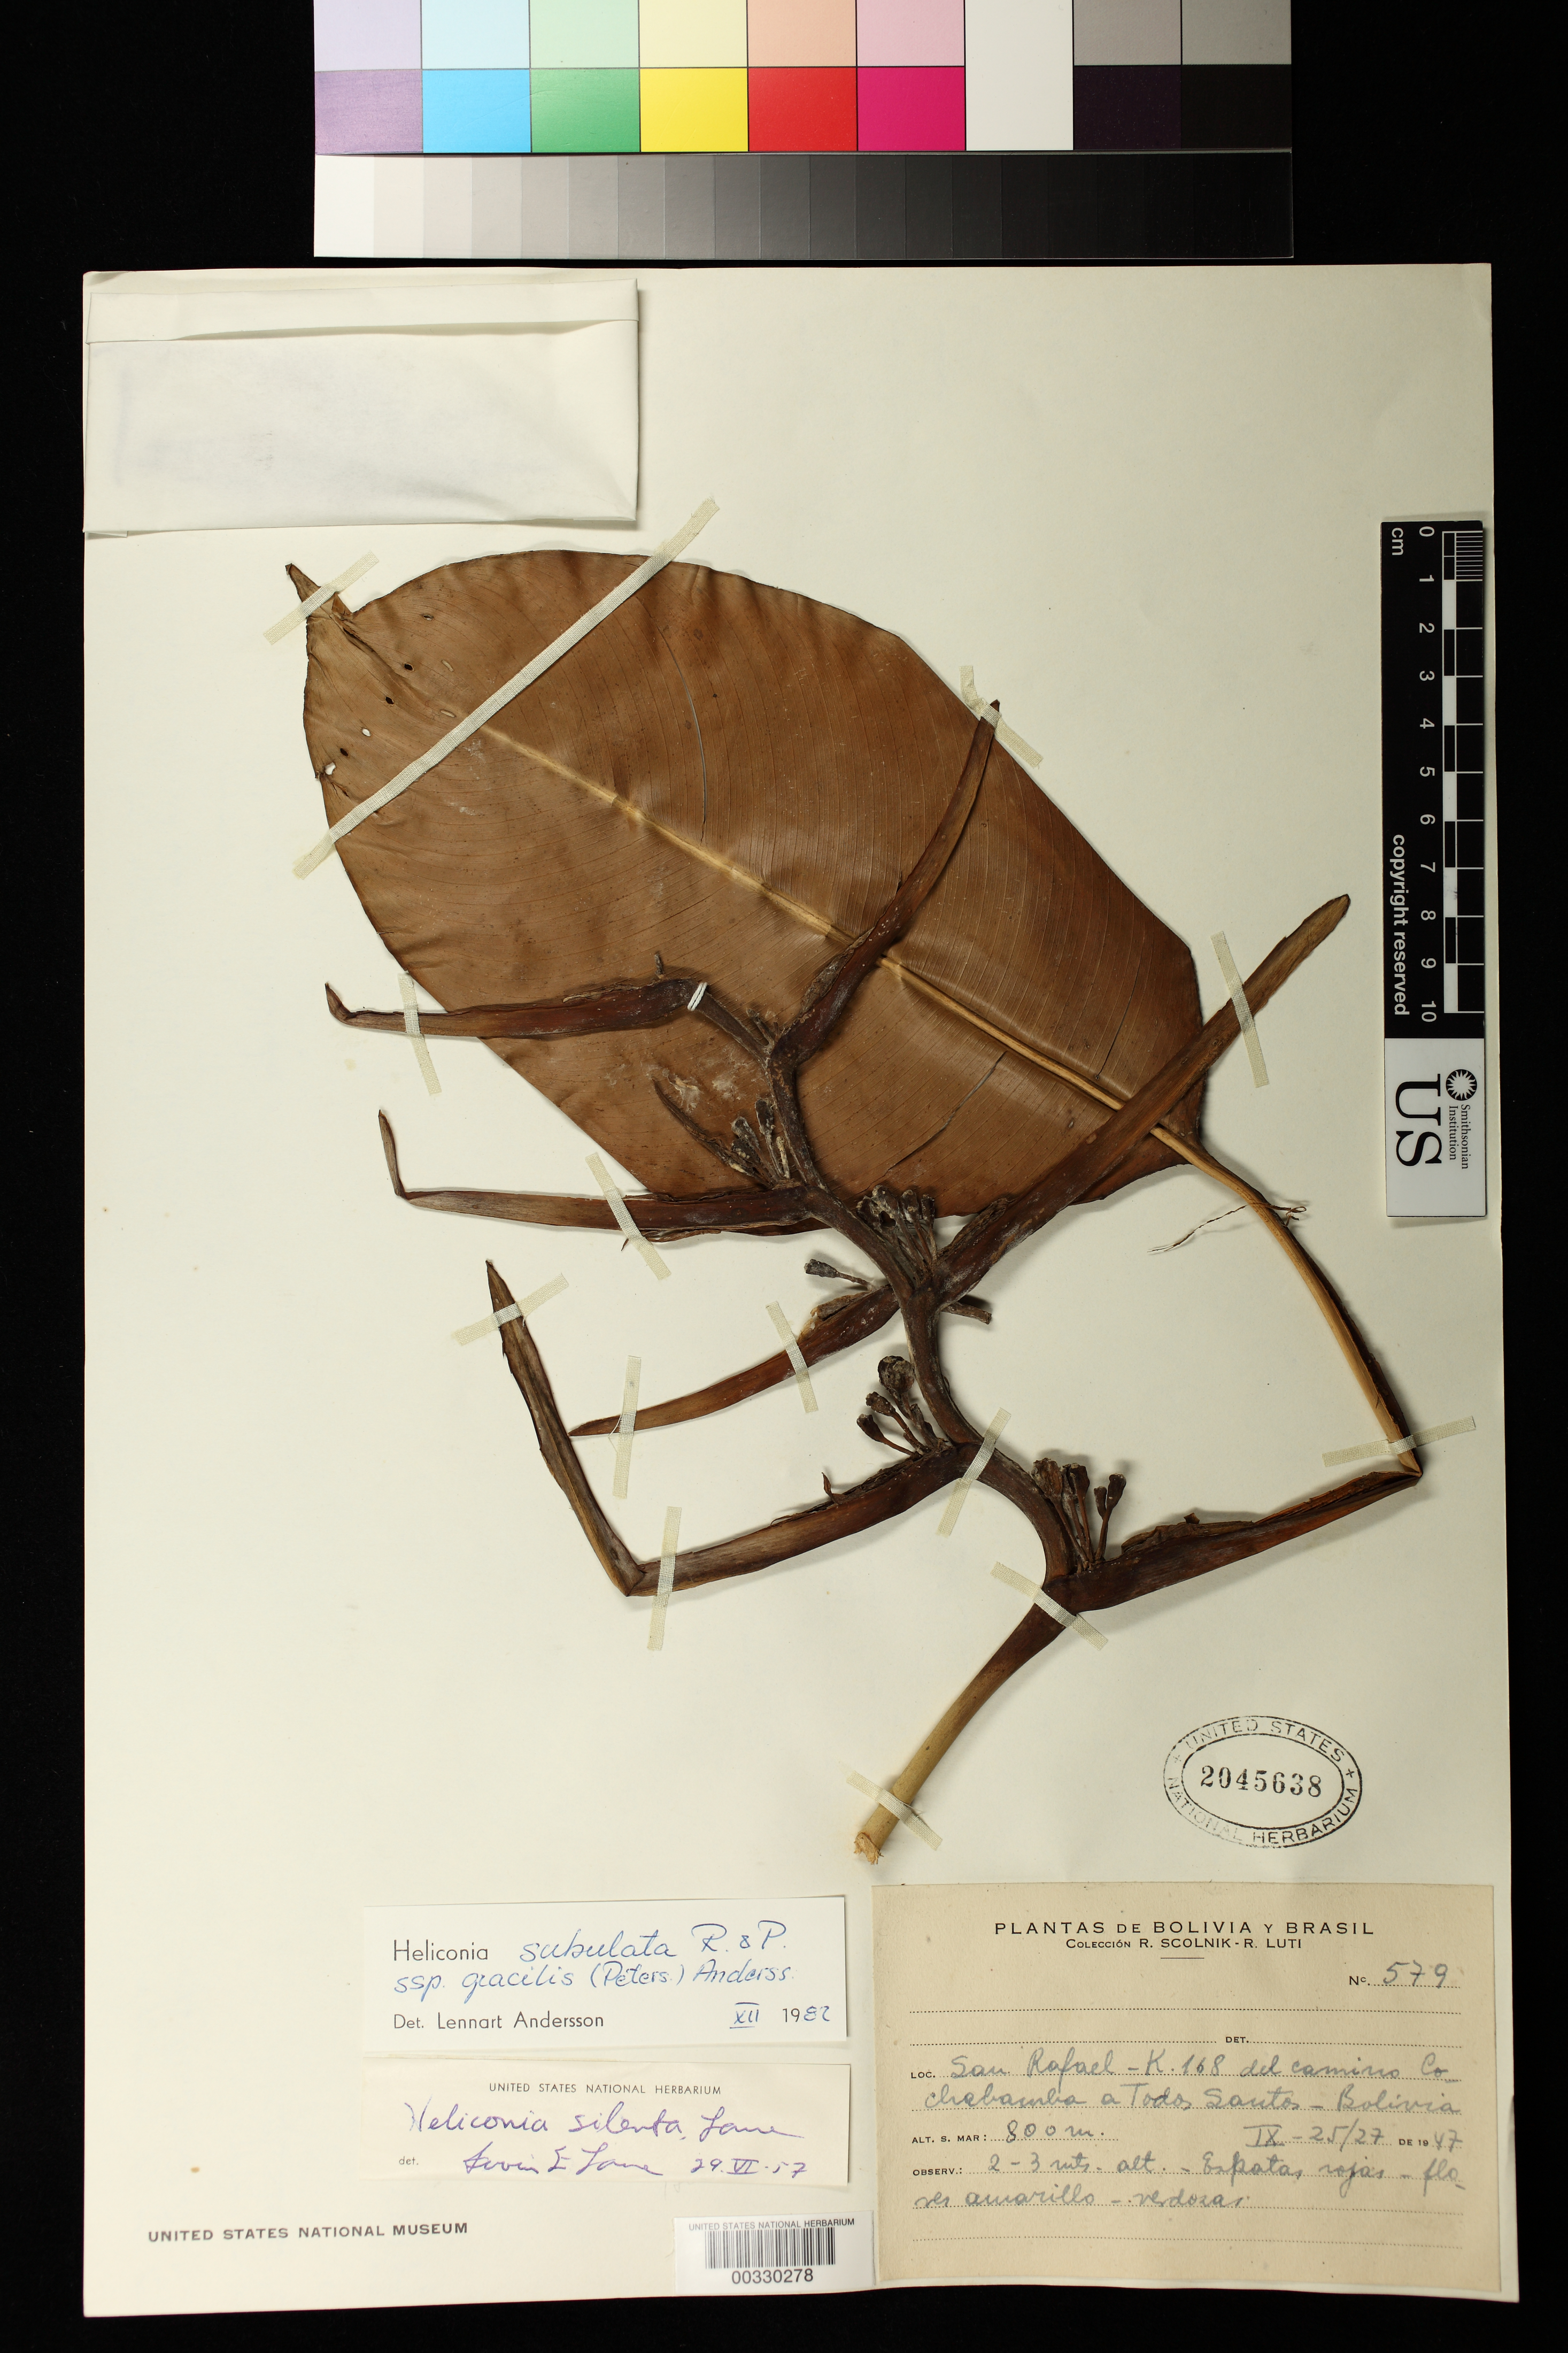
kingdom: Plantae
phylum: Tracheophyta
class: Liliopsida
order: Zingiberales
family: Heliconiaceae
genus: Heliconia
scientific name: Heliconia subulata subsp. gracilis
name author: (Petersen) L. Andersson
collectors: R. Scolnik & R. Luti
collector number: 579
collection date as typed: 25 Sep 1947 to 27 Sep 1947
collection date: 1947-09-25/1947-09-27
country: Bolivia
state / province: Cochabamba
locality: San Rafael - k. 168 from road Cochabamba to Todos Santos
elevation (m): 800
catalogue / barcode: US 2045638